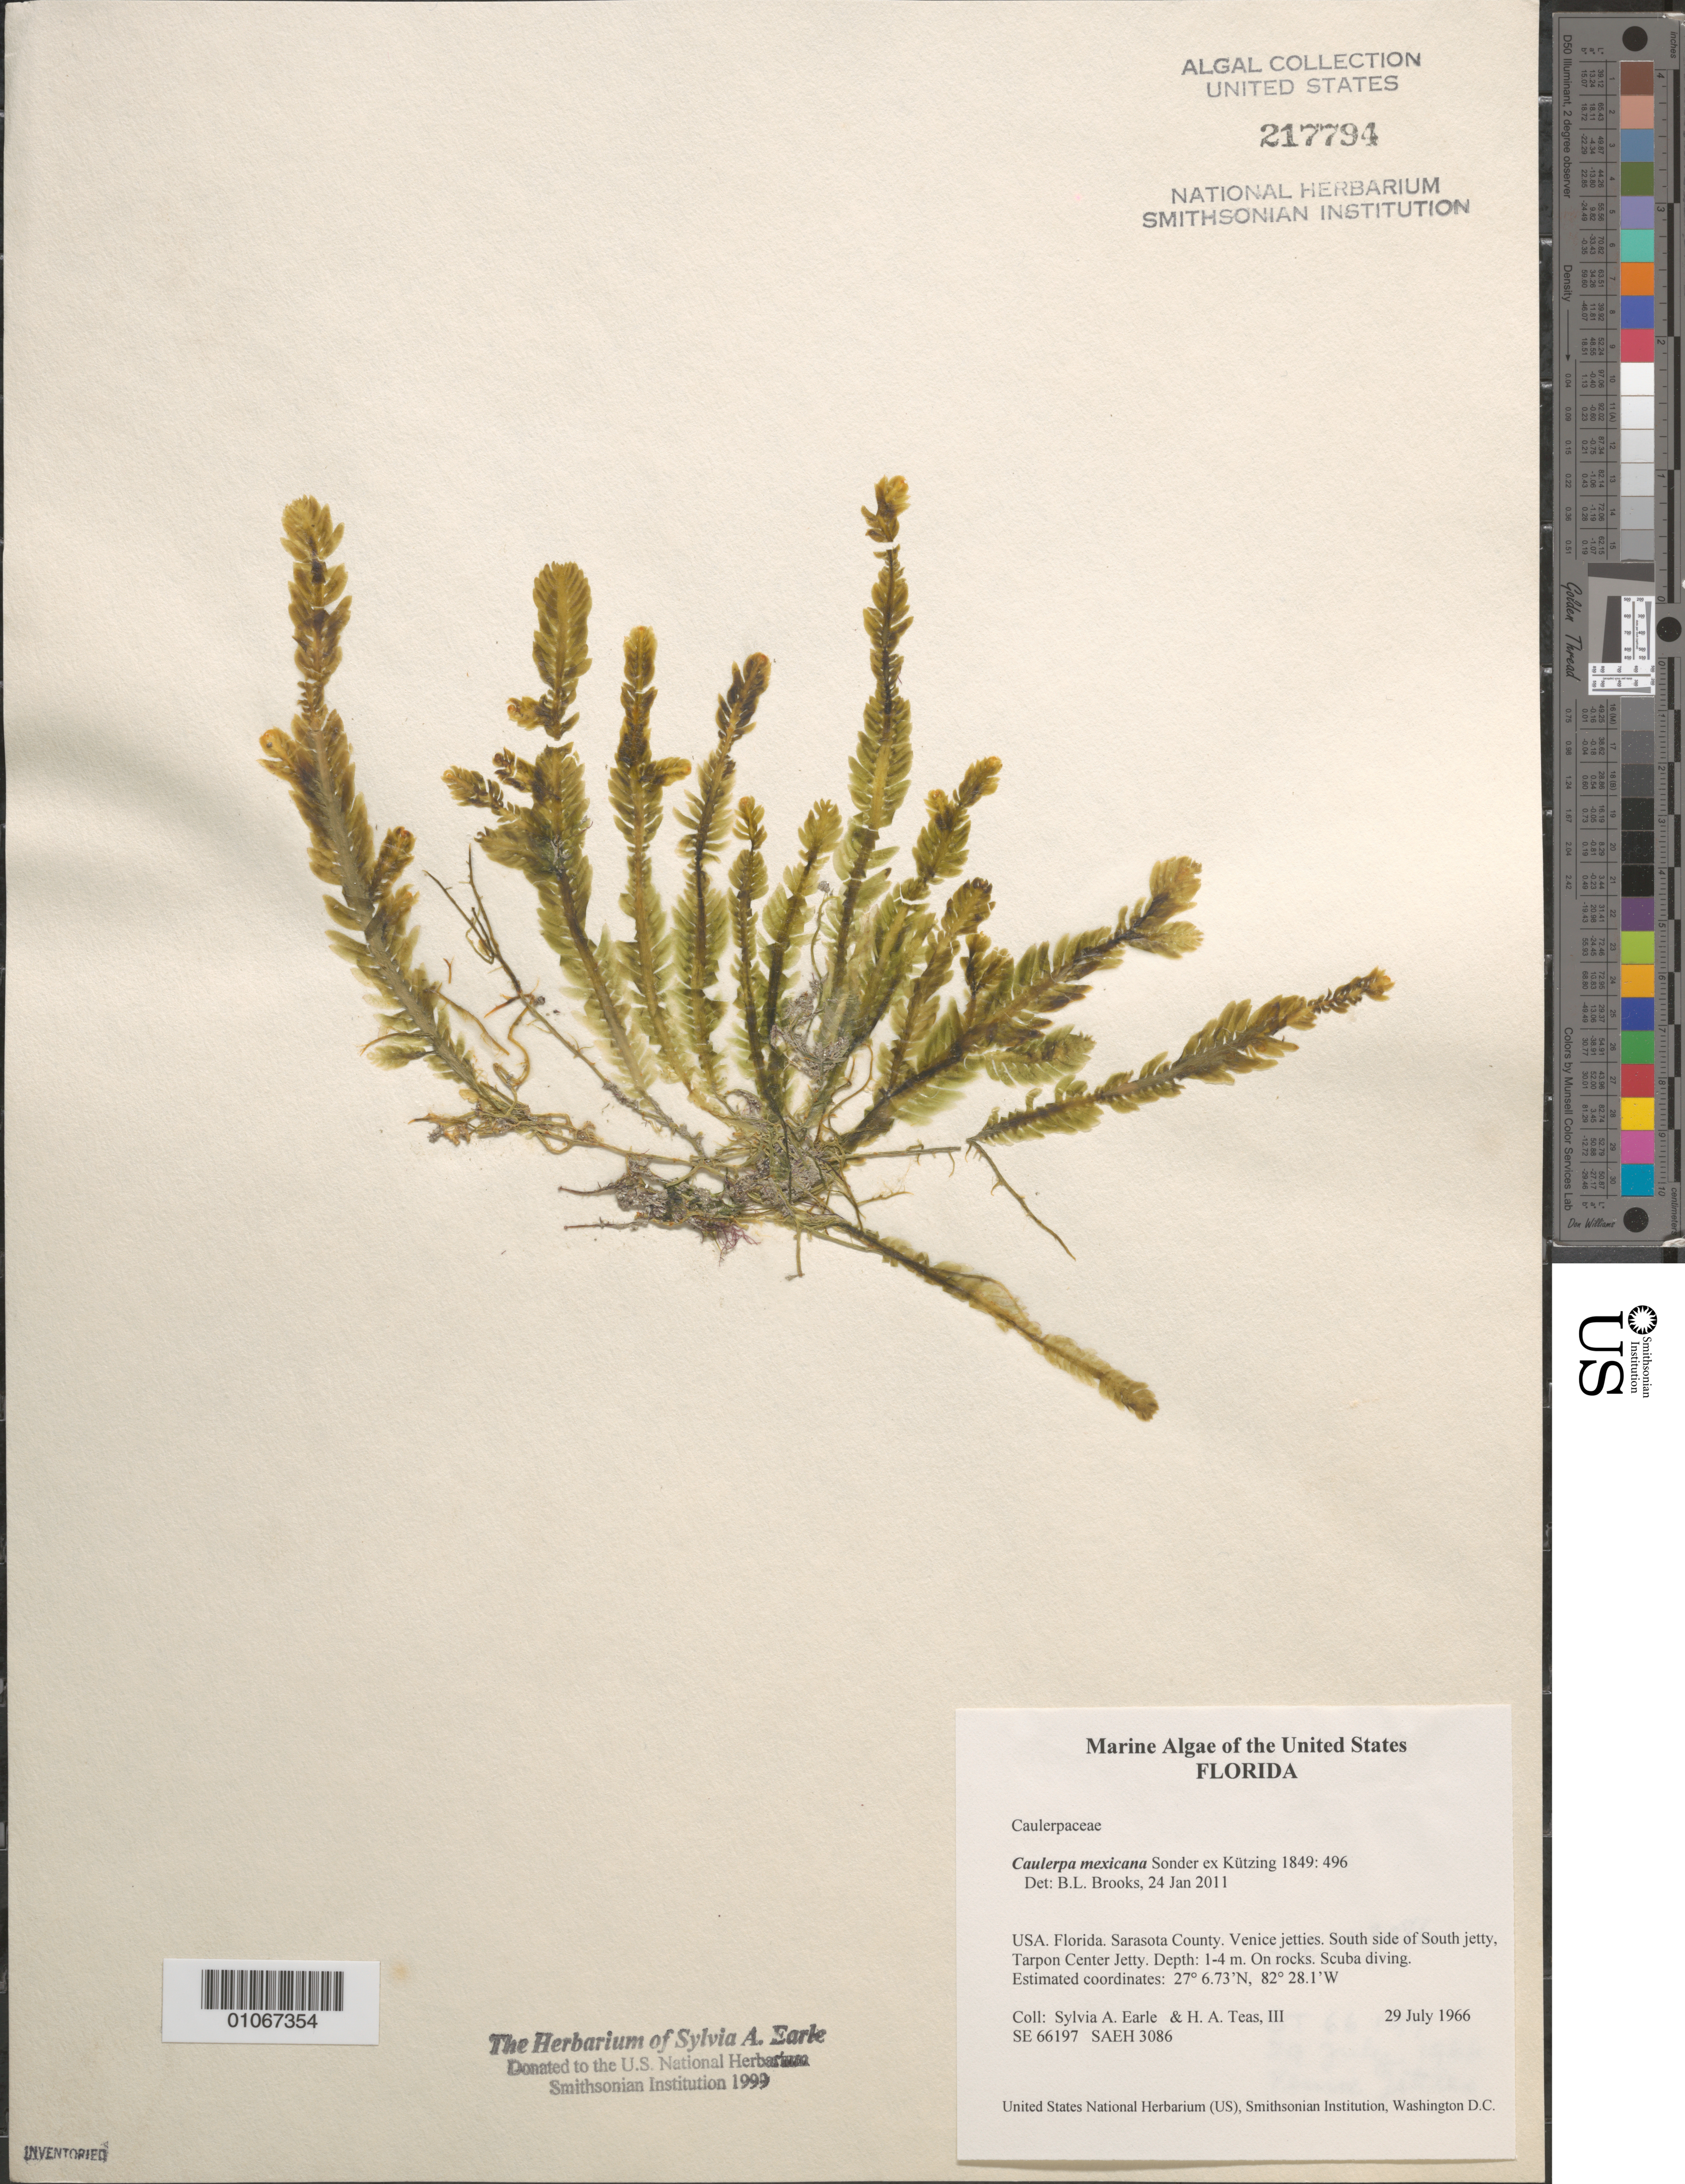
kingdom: Plantae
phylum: Chlorophyta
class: Ulvophyceae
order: Bryopsidales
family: Caulerpaceae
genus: Caulerpa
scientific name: Caulerpa mexicana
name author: Sond. ex Kütz.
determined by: Brooks, B. L., (BOT), Smithsonian Institution - National Museum of Natural History (UNITED STATES)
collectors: S. A. Earle & H. Teas III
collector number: SE 66197 & SAEH 3086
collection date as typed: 29 Jul 1966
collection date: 1966-07-29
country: United States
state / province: Florida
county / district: Sarasota County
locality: Tarpon Center Jetty, Venice jetties, south side of south jetty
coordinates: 27 6.73'N, 82 28.1'W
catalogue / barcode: US 217794